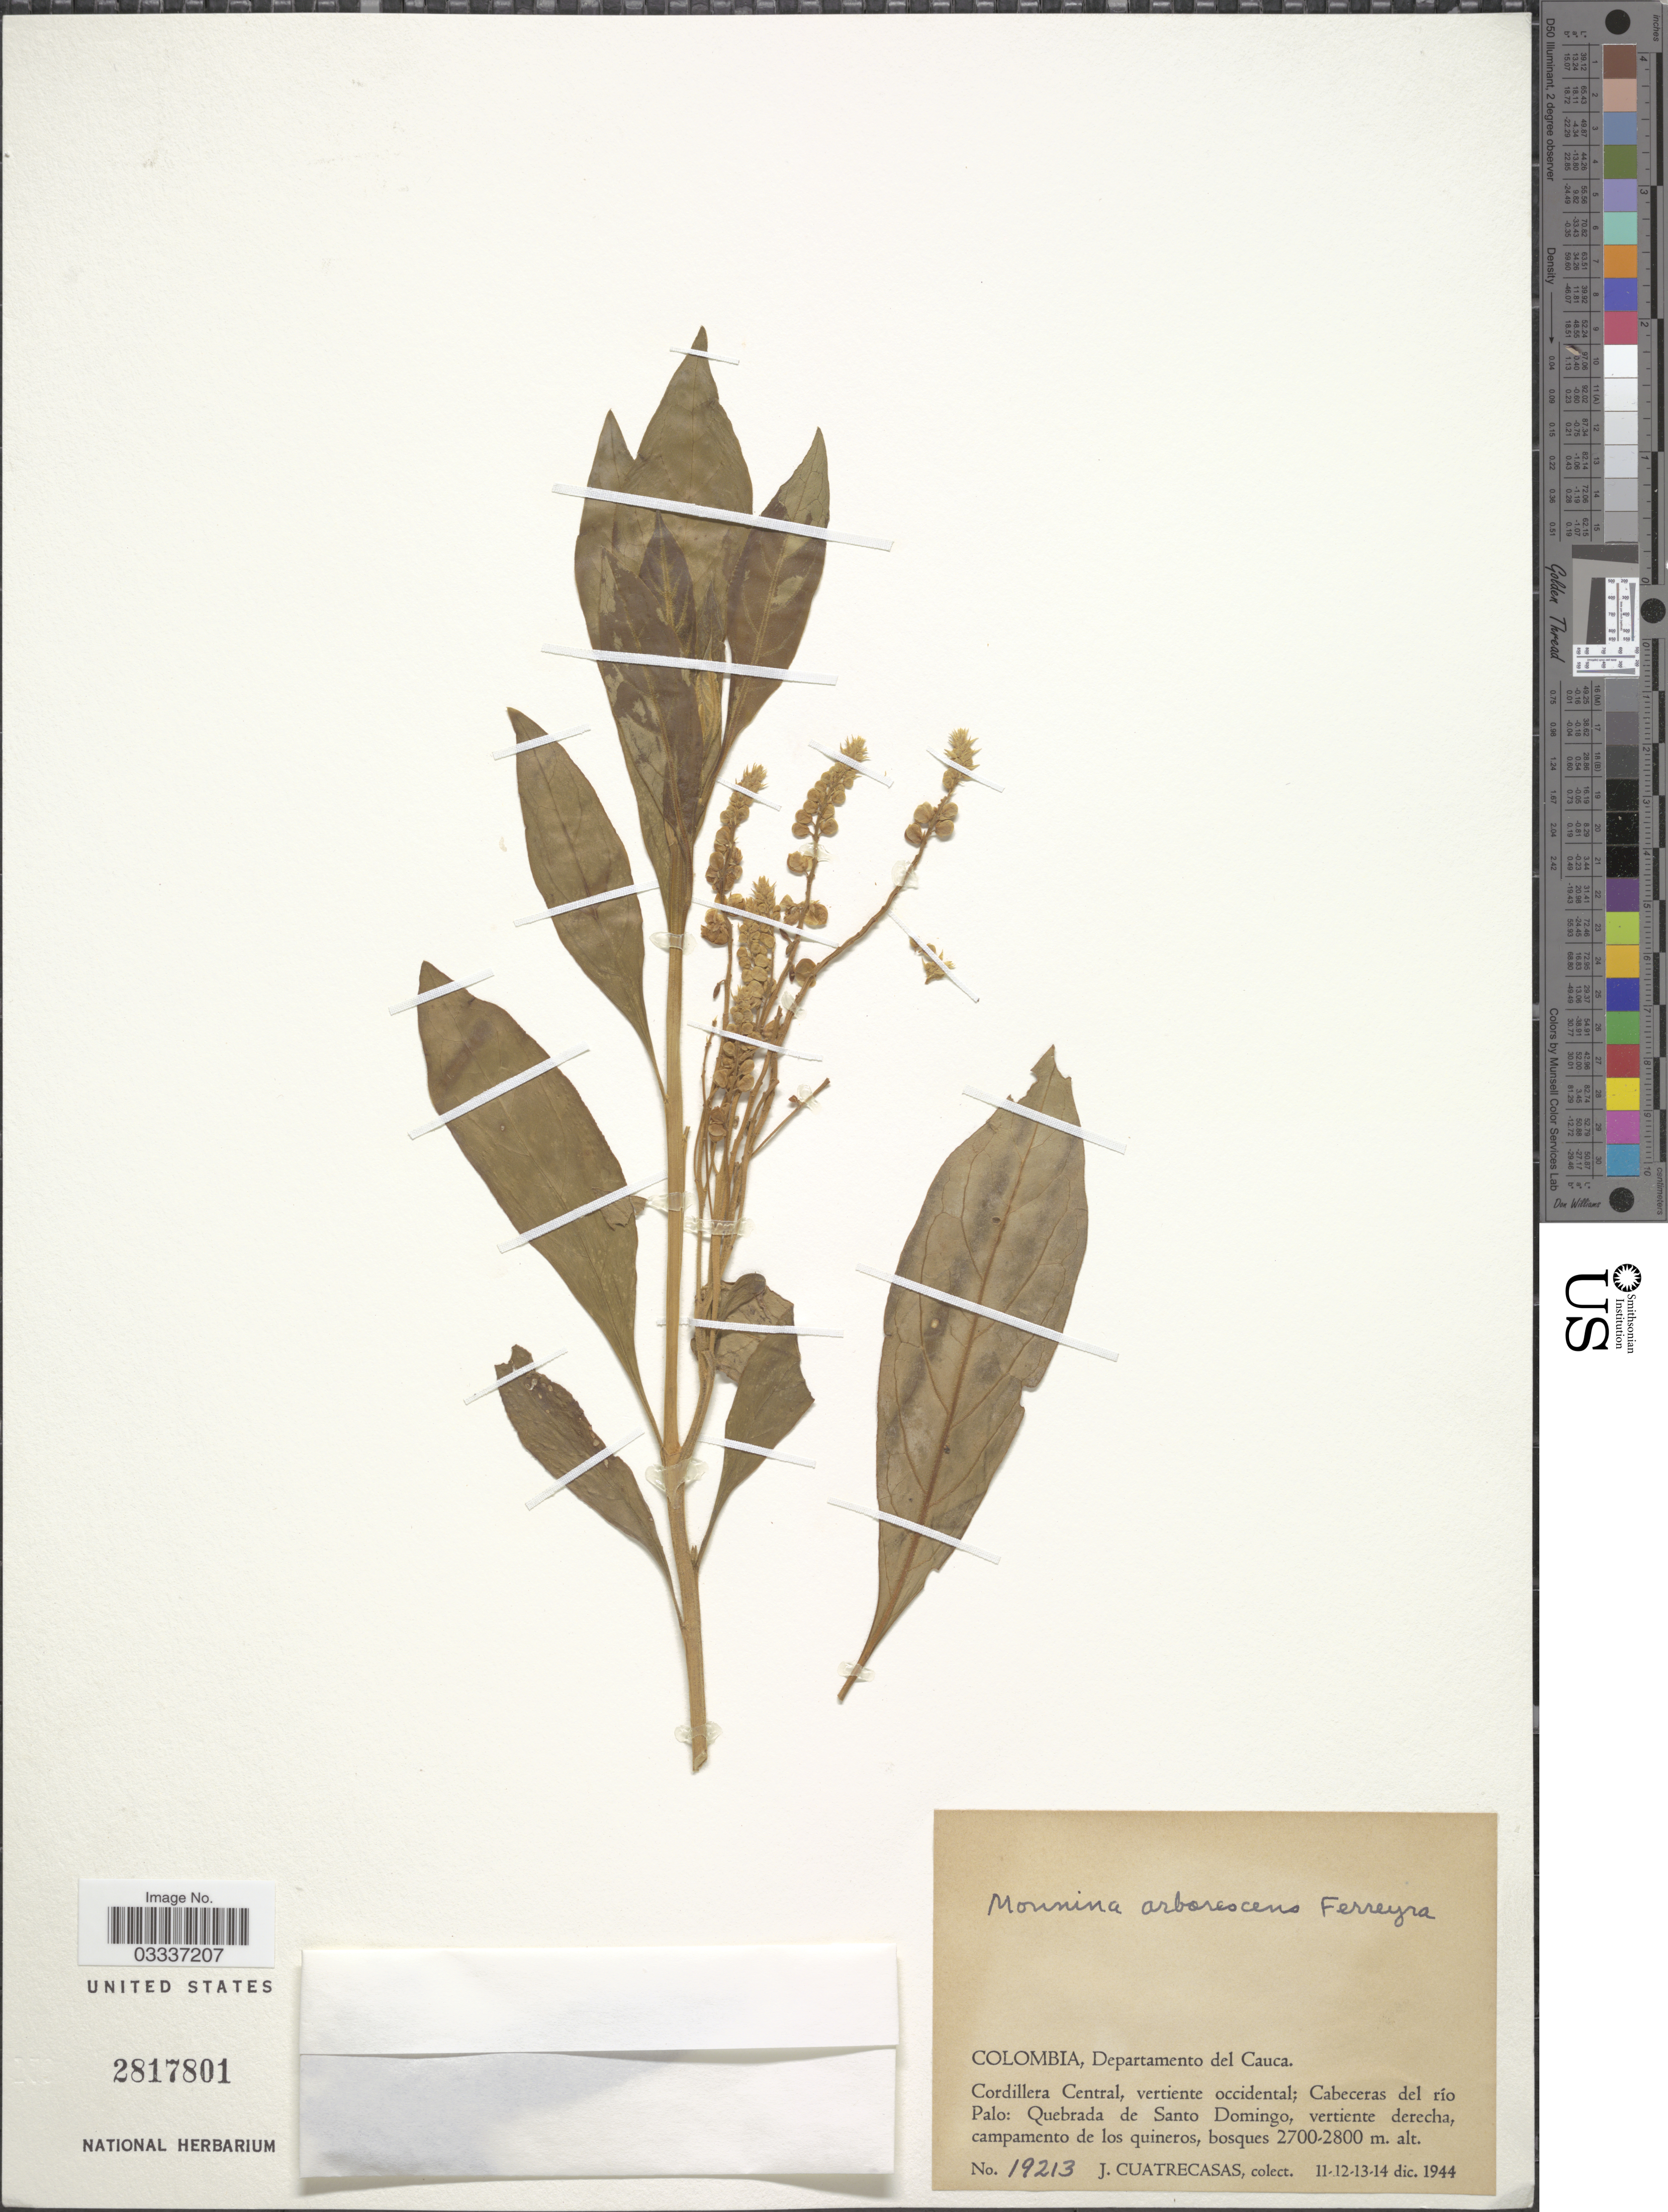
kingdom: Plantae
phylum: Tracheophyta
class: Magnoliopsida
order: Fabales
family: Polygalaceae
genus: Monnina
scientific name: Monnina arborescens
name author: Ferreyra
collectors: J. Cuatrecasas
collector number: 19213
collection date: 1944-12-11/1944-12-14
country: Colombia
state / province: Cauca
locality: Departamento del Cauca. Cordillera Central, vertiente occidental; Cabeceras del río Palo: Quebrada de Santo Domingo, vertiente derecha, campamento de los quineros.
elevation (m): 2700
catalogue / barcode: US 2817801